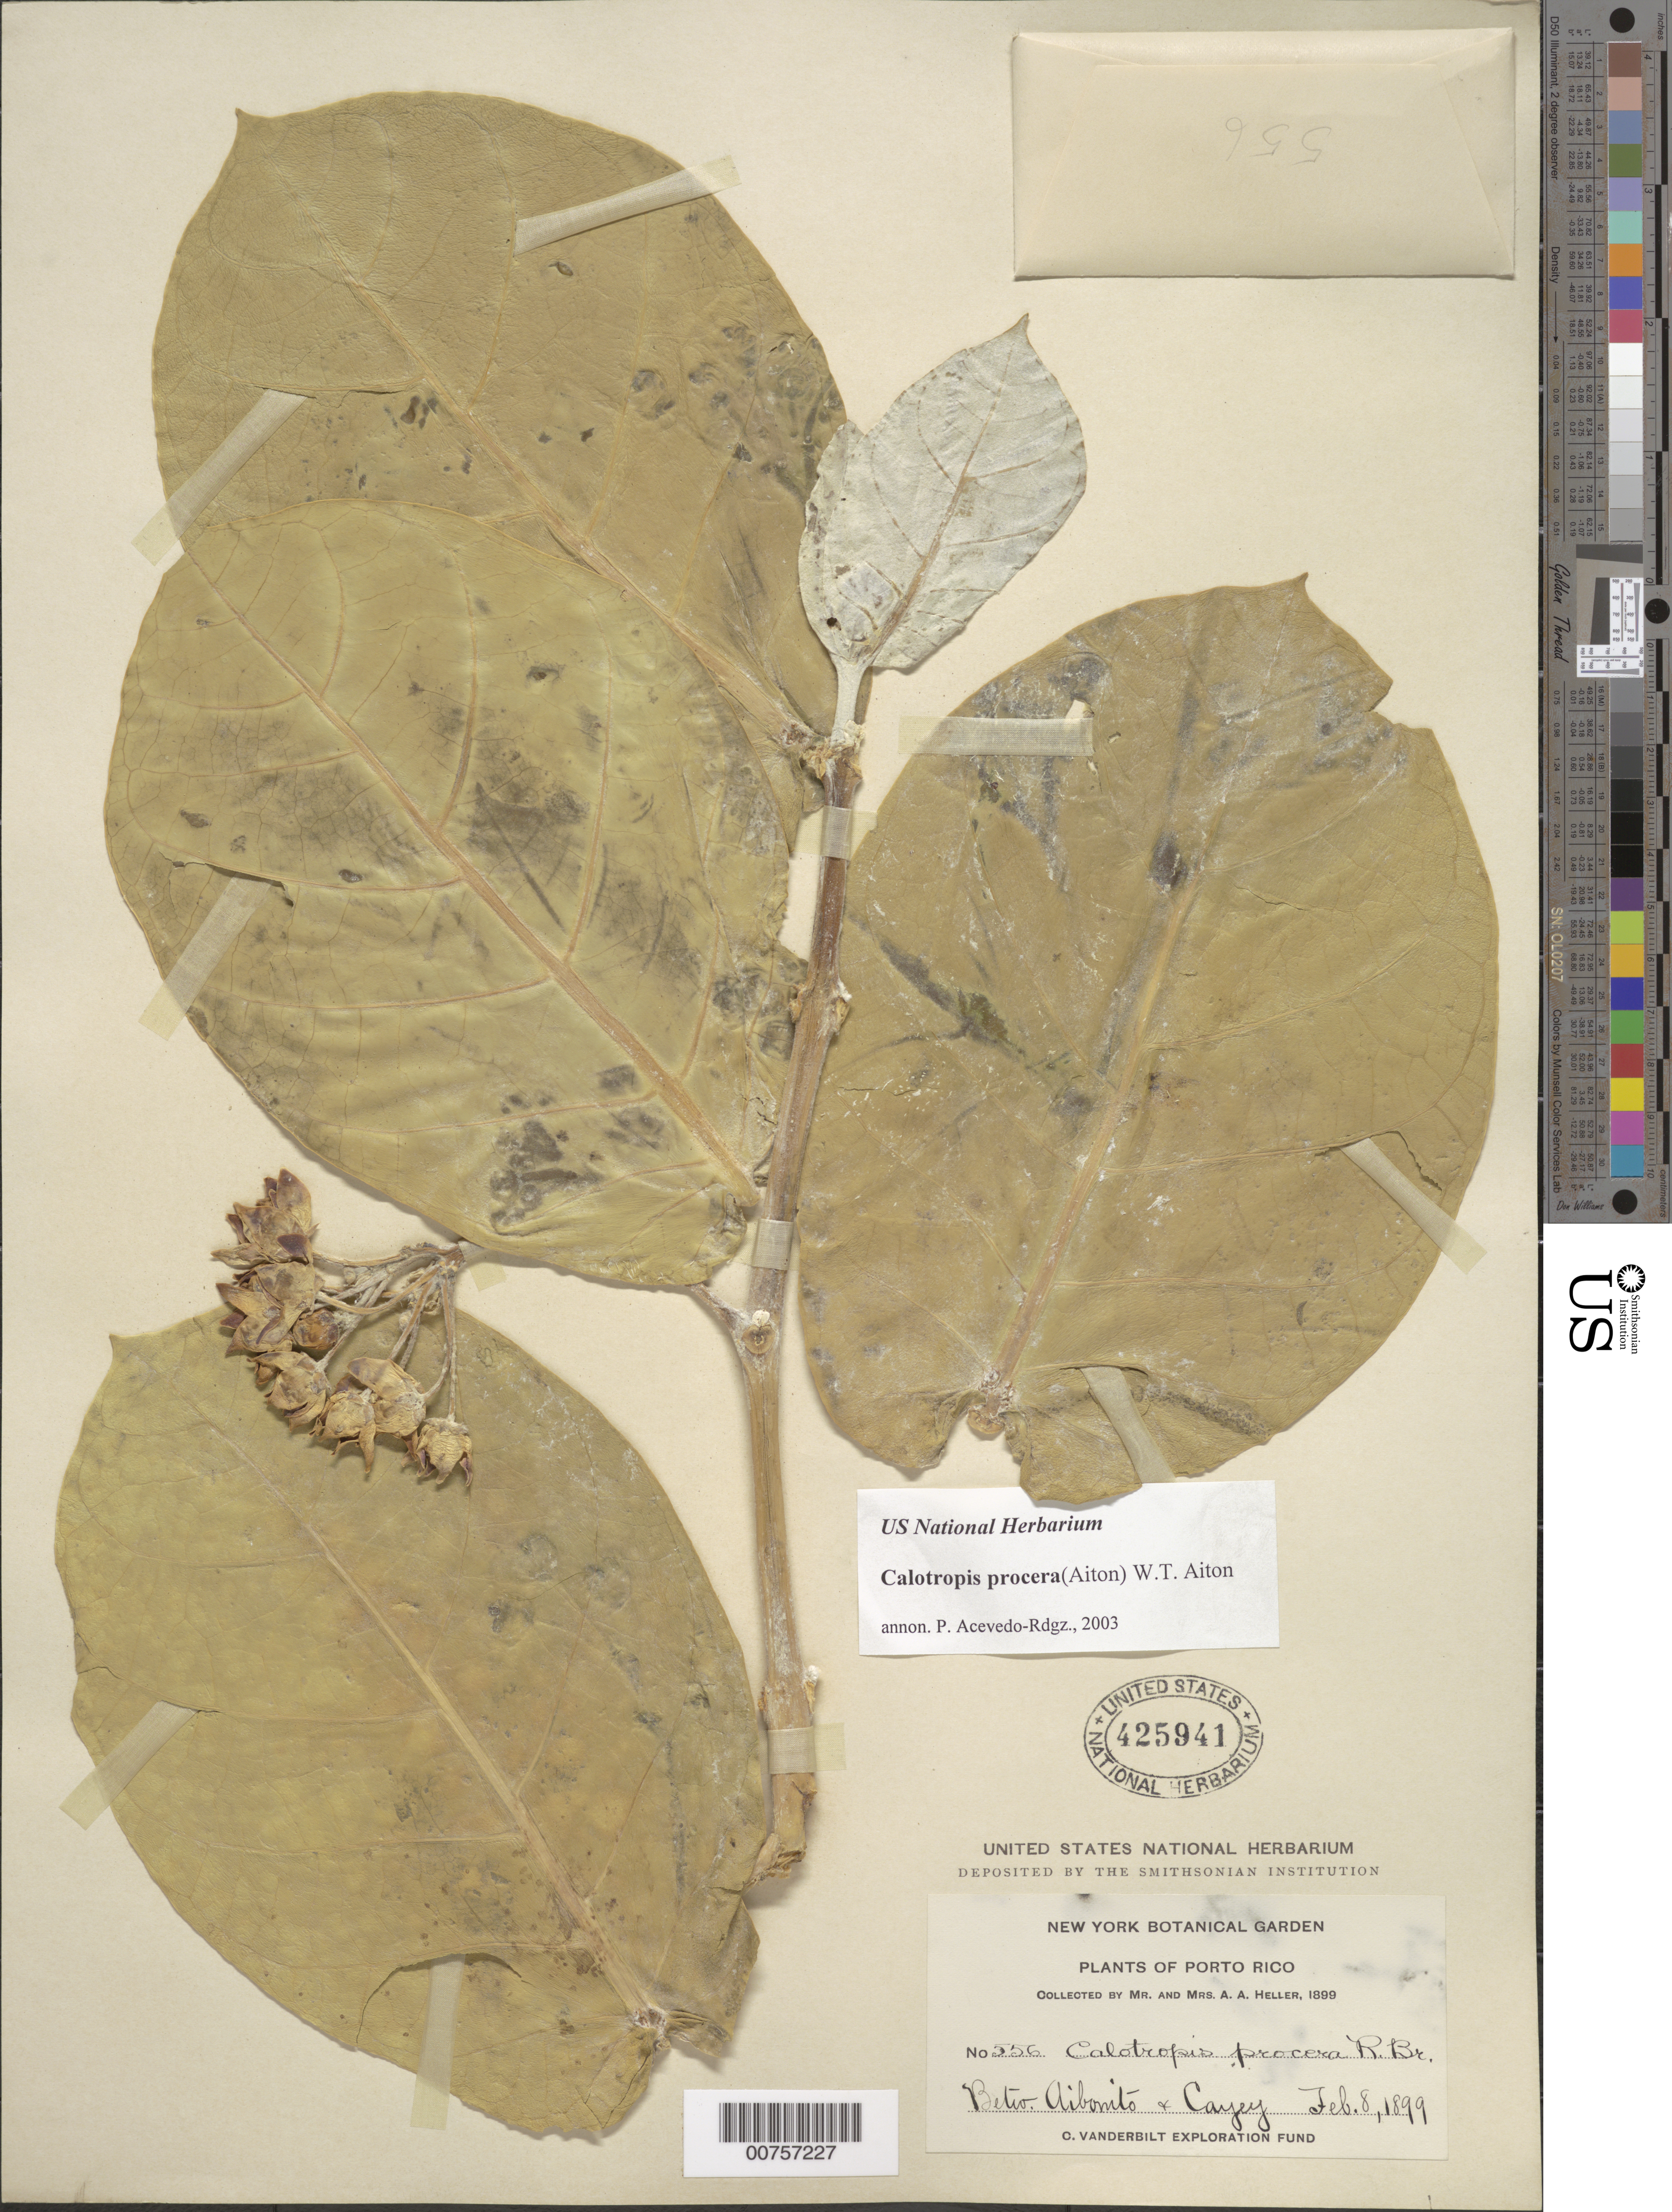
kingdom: Plantae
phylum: Tracheophyta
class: Magnoliopsida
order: Gentianales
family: Apocynaceae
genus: Calotropis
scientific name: Calotropis procera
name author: (Aiton) W.T. Aiton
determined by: Acevedo-Rodríguez, P., (BOT), Smithsonian Institution - National Museum of Natural History (UNITED STATES)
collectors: A. A. Heller & E. G. Heller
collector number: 556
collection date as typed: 08 Feb 1899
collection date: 1899-02-08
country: Puerto Rico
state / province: Abonito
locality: Between Aibonito and Cayey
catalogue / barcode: US 425941